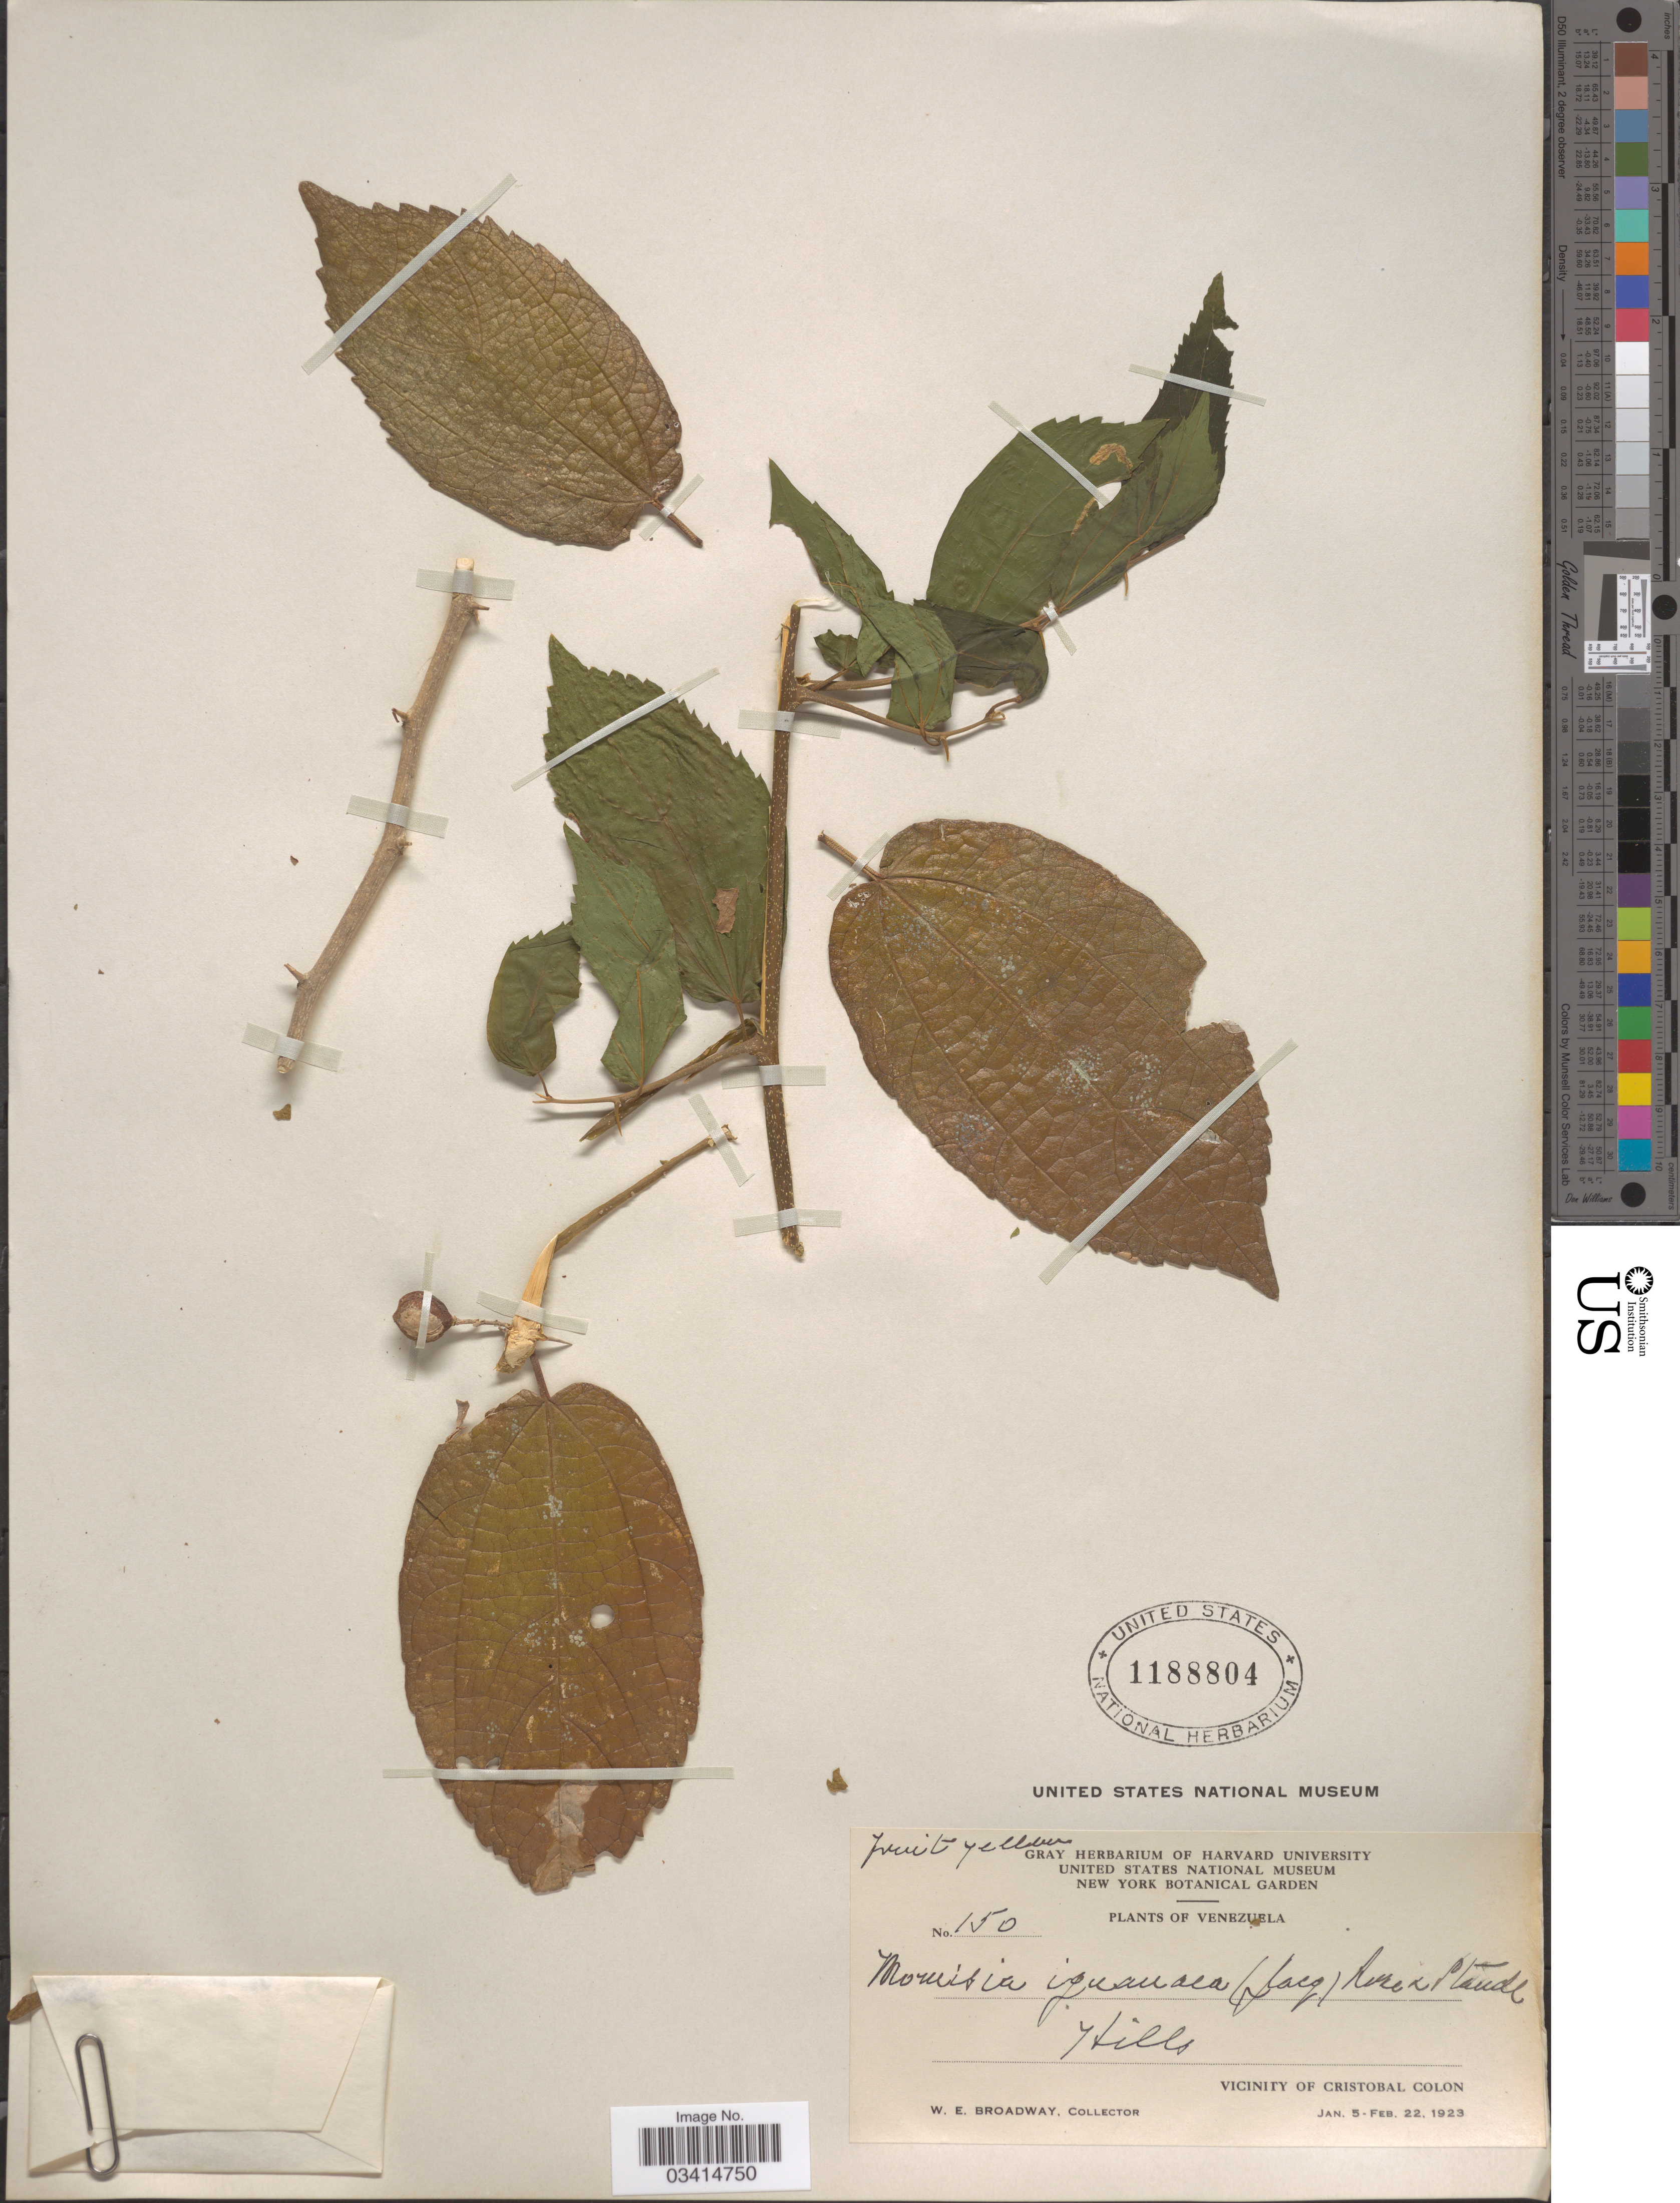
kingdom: Plantae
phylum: Tracheophyta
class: Magnoliopsida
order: Rosales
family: Cannabaceae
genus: Celtis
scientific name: Celtis iguanaea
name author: (Jacq.) Sarg.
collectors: W. E. Broadway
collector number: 150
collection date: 1923-01-05/1923-02-22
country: Venezuela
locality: Vicinity of Cristobal Colon.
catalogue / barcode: US 1188804